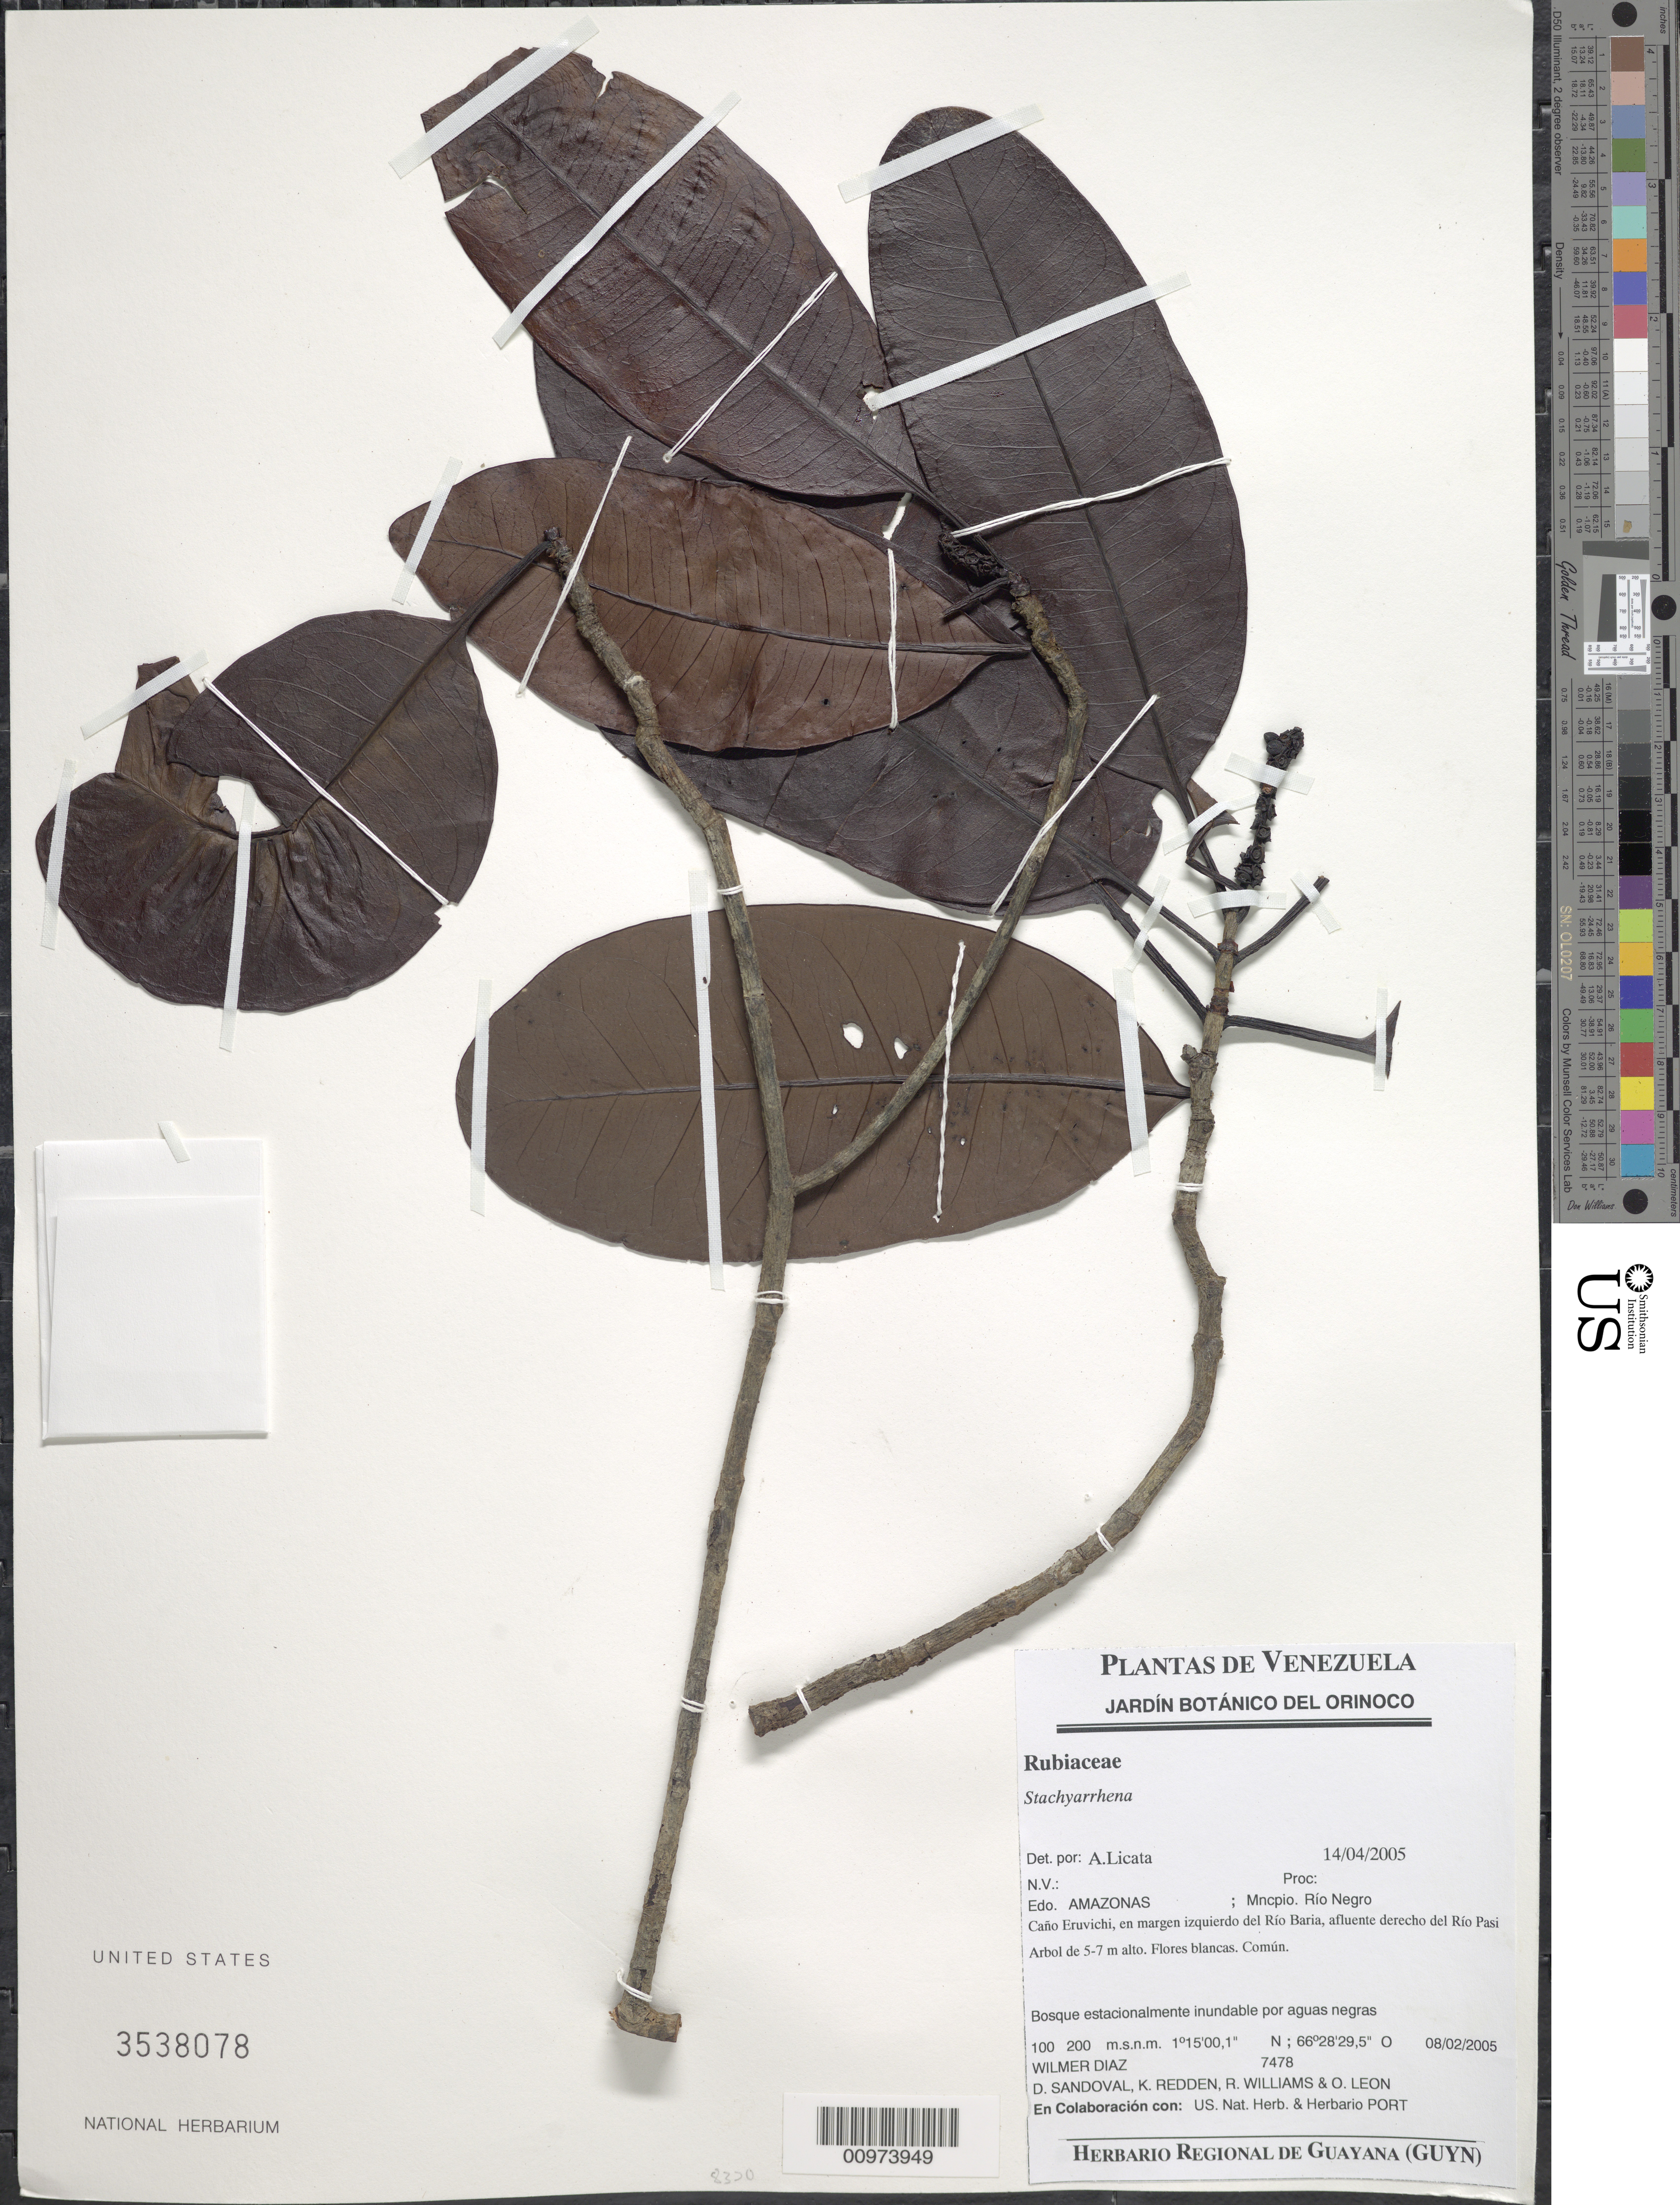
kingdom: Plantae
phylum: Tracheophyta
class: Magnoliopsida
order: Gentianales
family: Rubiaceae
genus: Stachyarrhena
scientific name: Stachyarrhena sp.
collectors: W. Díaz P., D. Sandoval, K. M. Redden & R. Williams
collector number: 7478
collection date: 2005-02-08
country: Venezuela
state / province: Amazonas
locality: Edo. Amazonas; Mncpio. Río Negro. Caño Eruvichi, en margen izquierdo del Río Baria, afluente derecho del Río Pasi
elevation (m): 100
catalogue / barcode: US 3538078